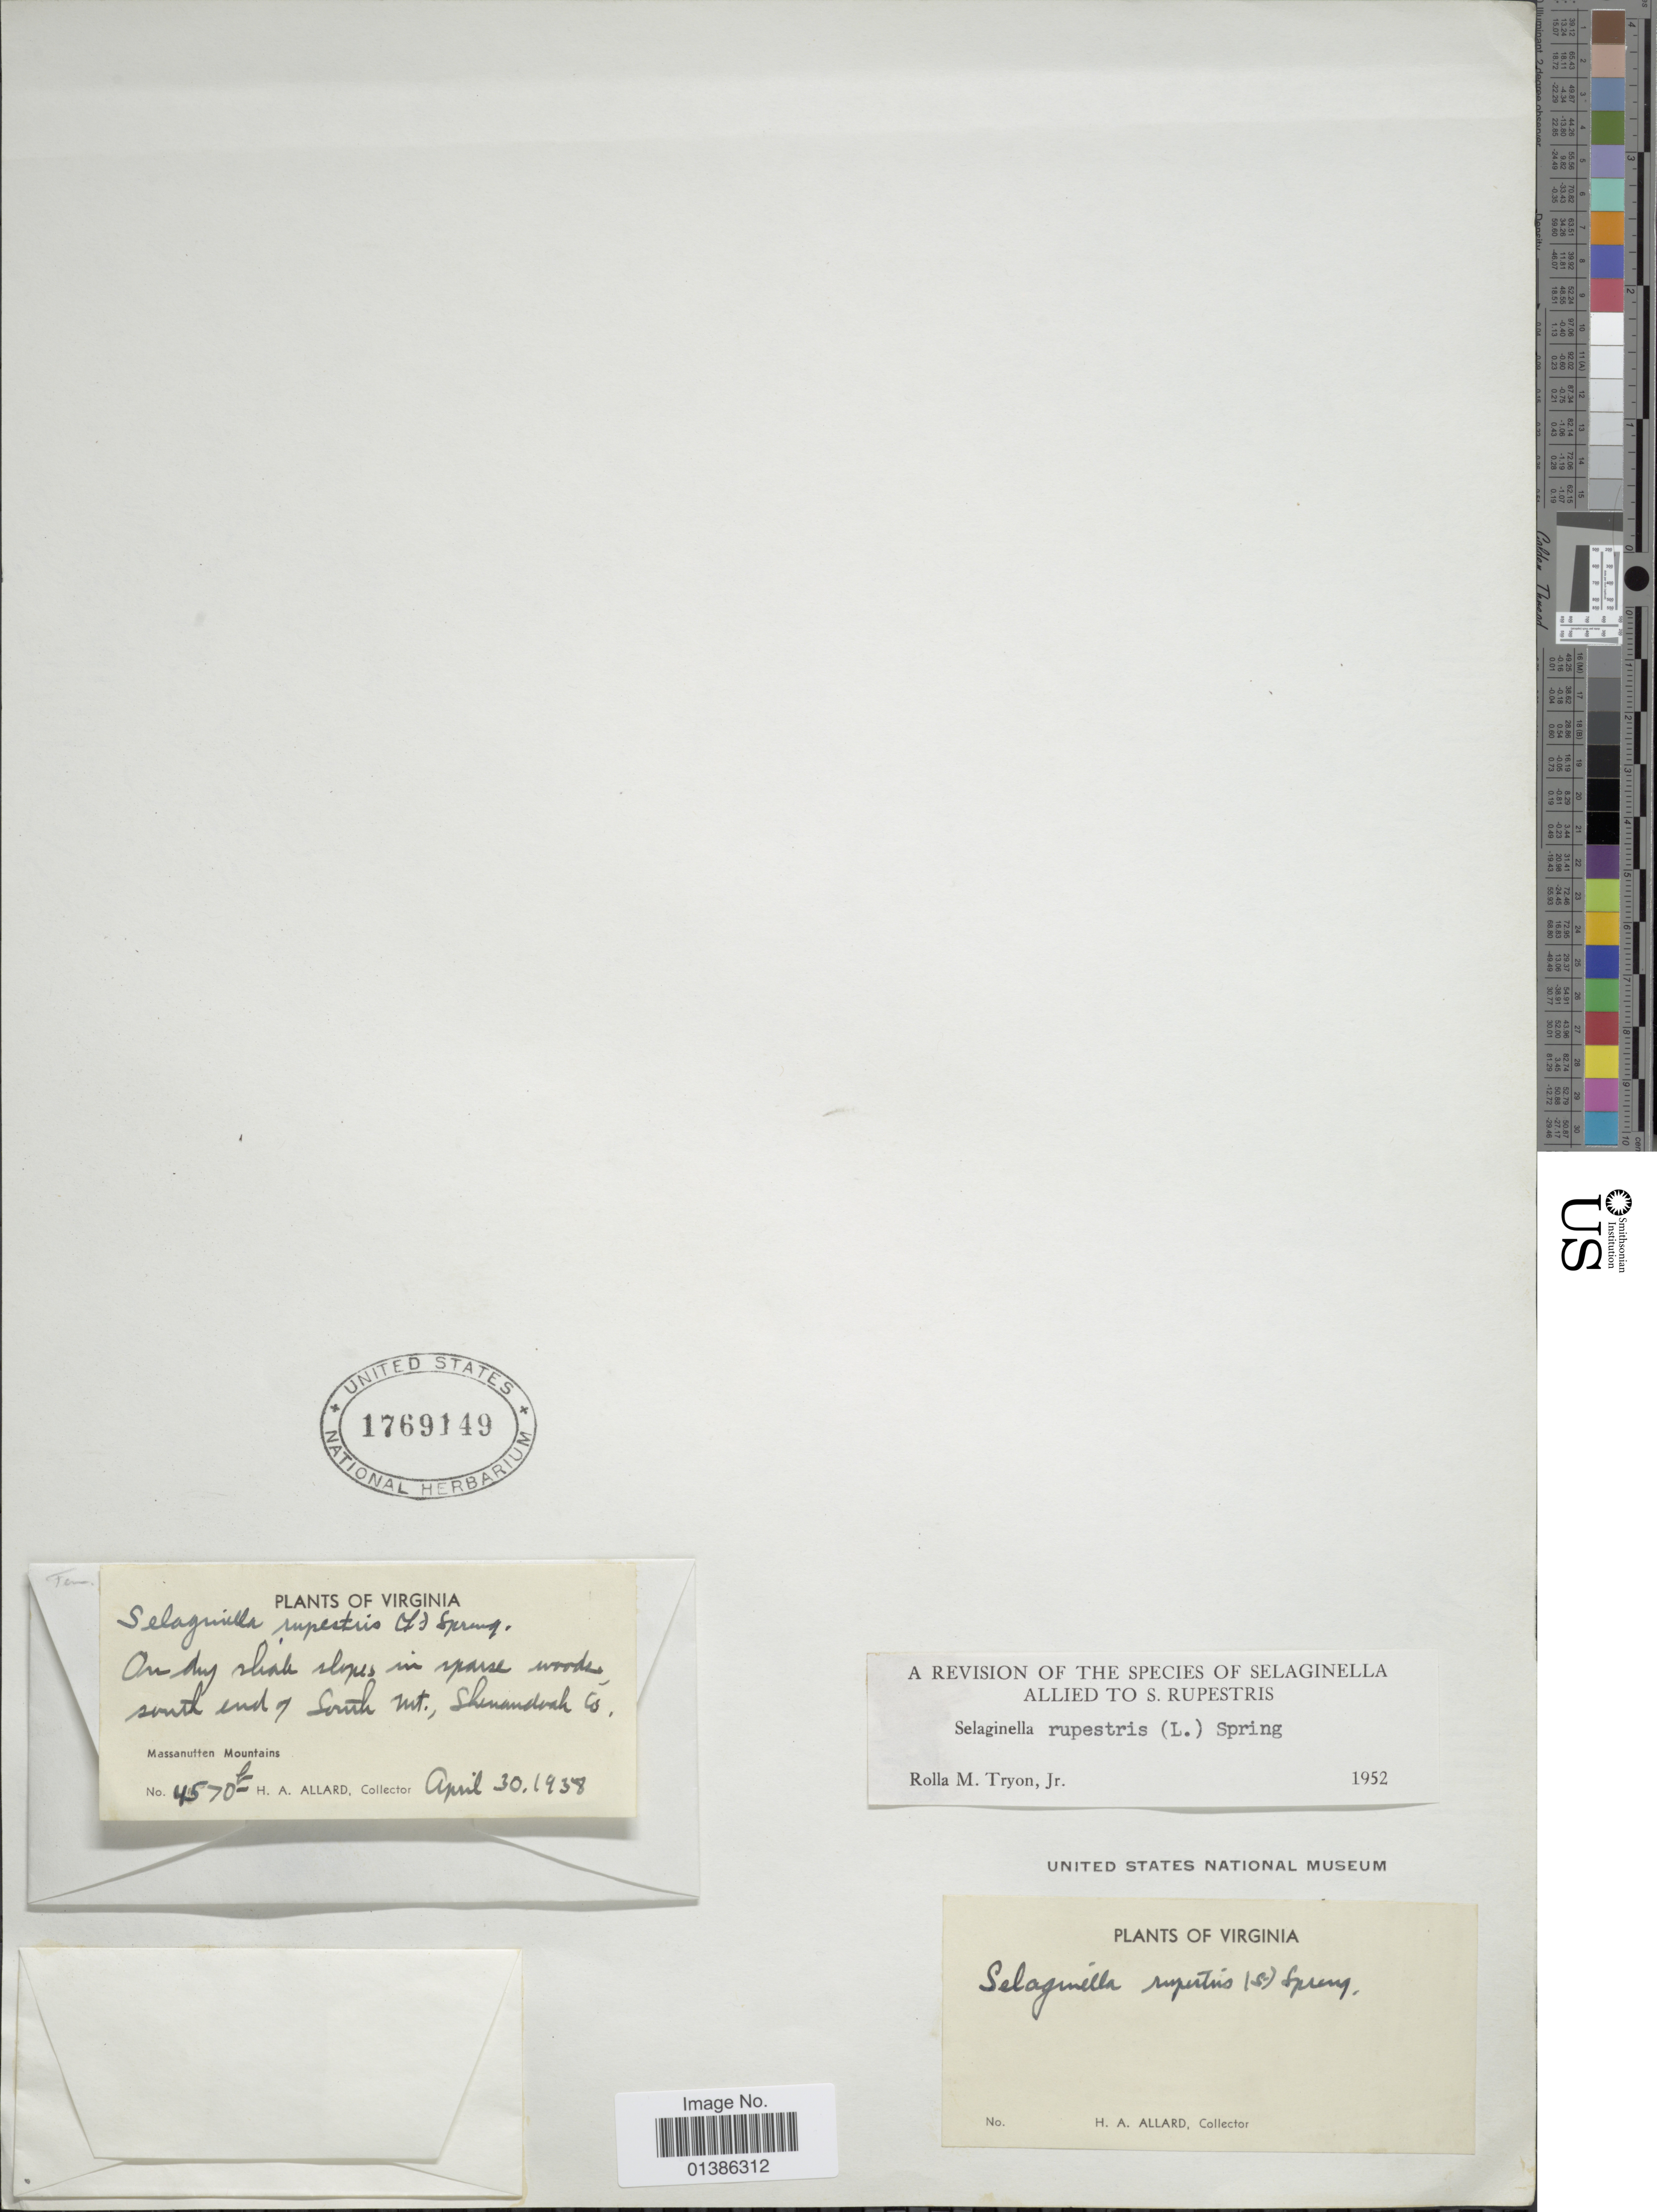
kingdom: Plantae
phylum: Tracheophyta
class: Lycopodiopsida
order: Selaginellales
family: Selaginellaceae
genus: Selaginella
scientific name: Selaginella rupestris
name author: (L.) Spring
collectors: H. A. Allard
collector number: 4570b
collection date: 1938-04-30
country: United States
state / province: Virginia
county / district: Shenandoah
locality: South end of South Mt., Shenandoah Co.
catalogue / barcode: US 1769149